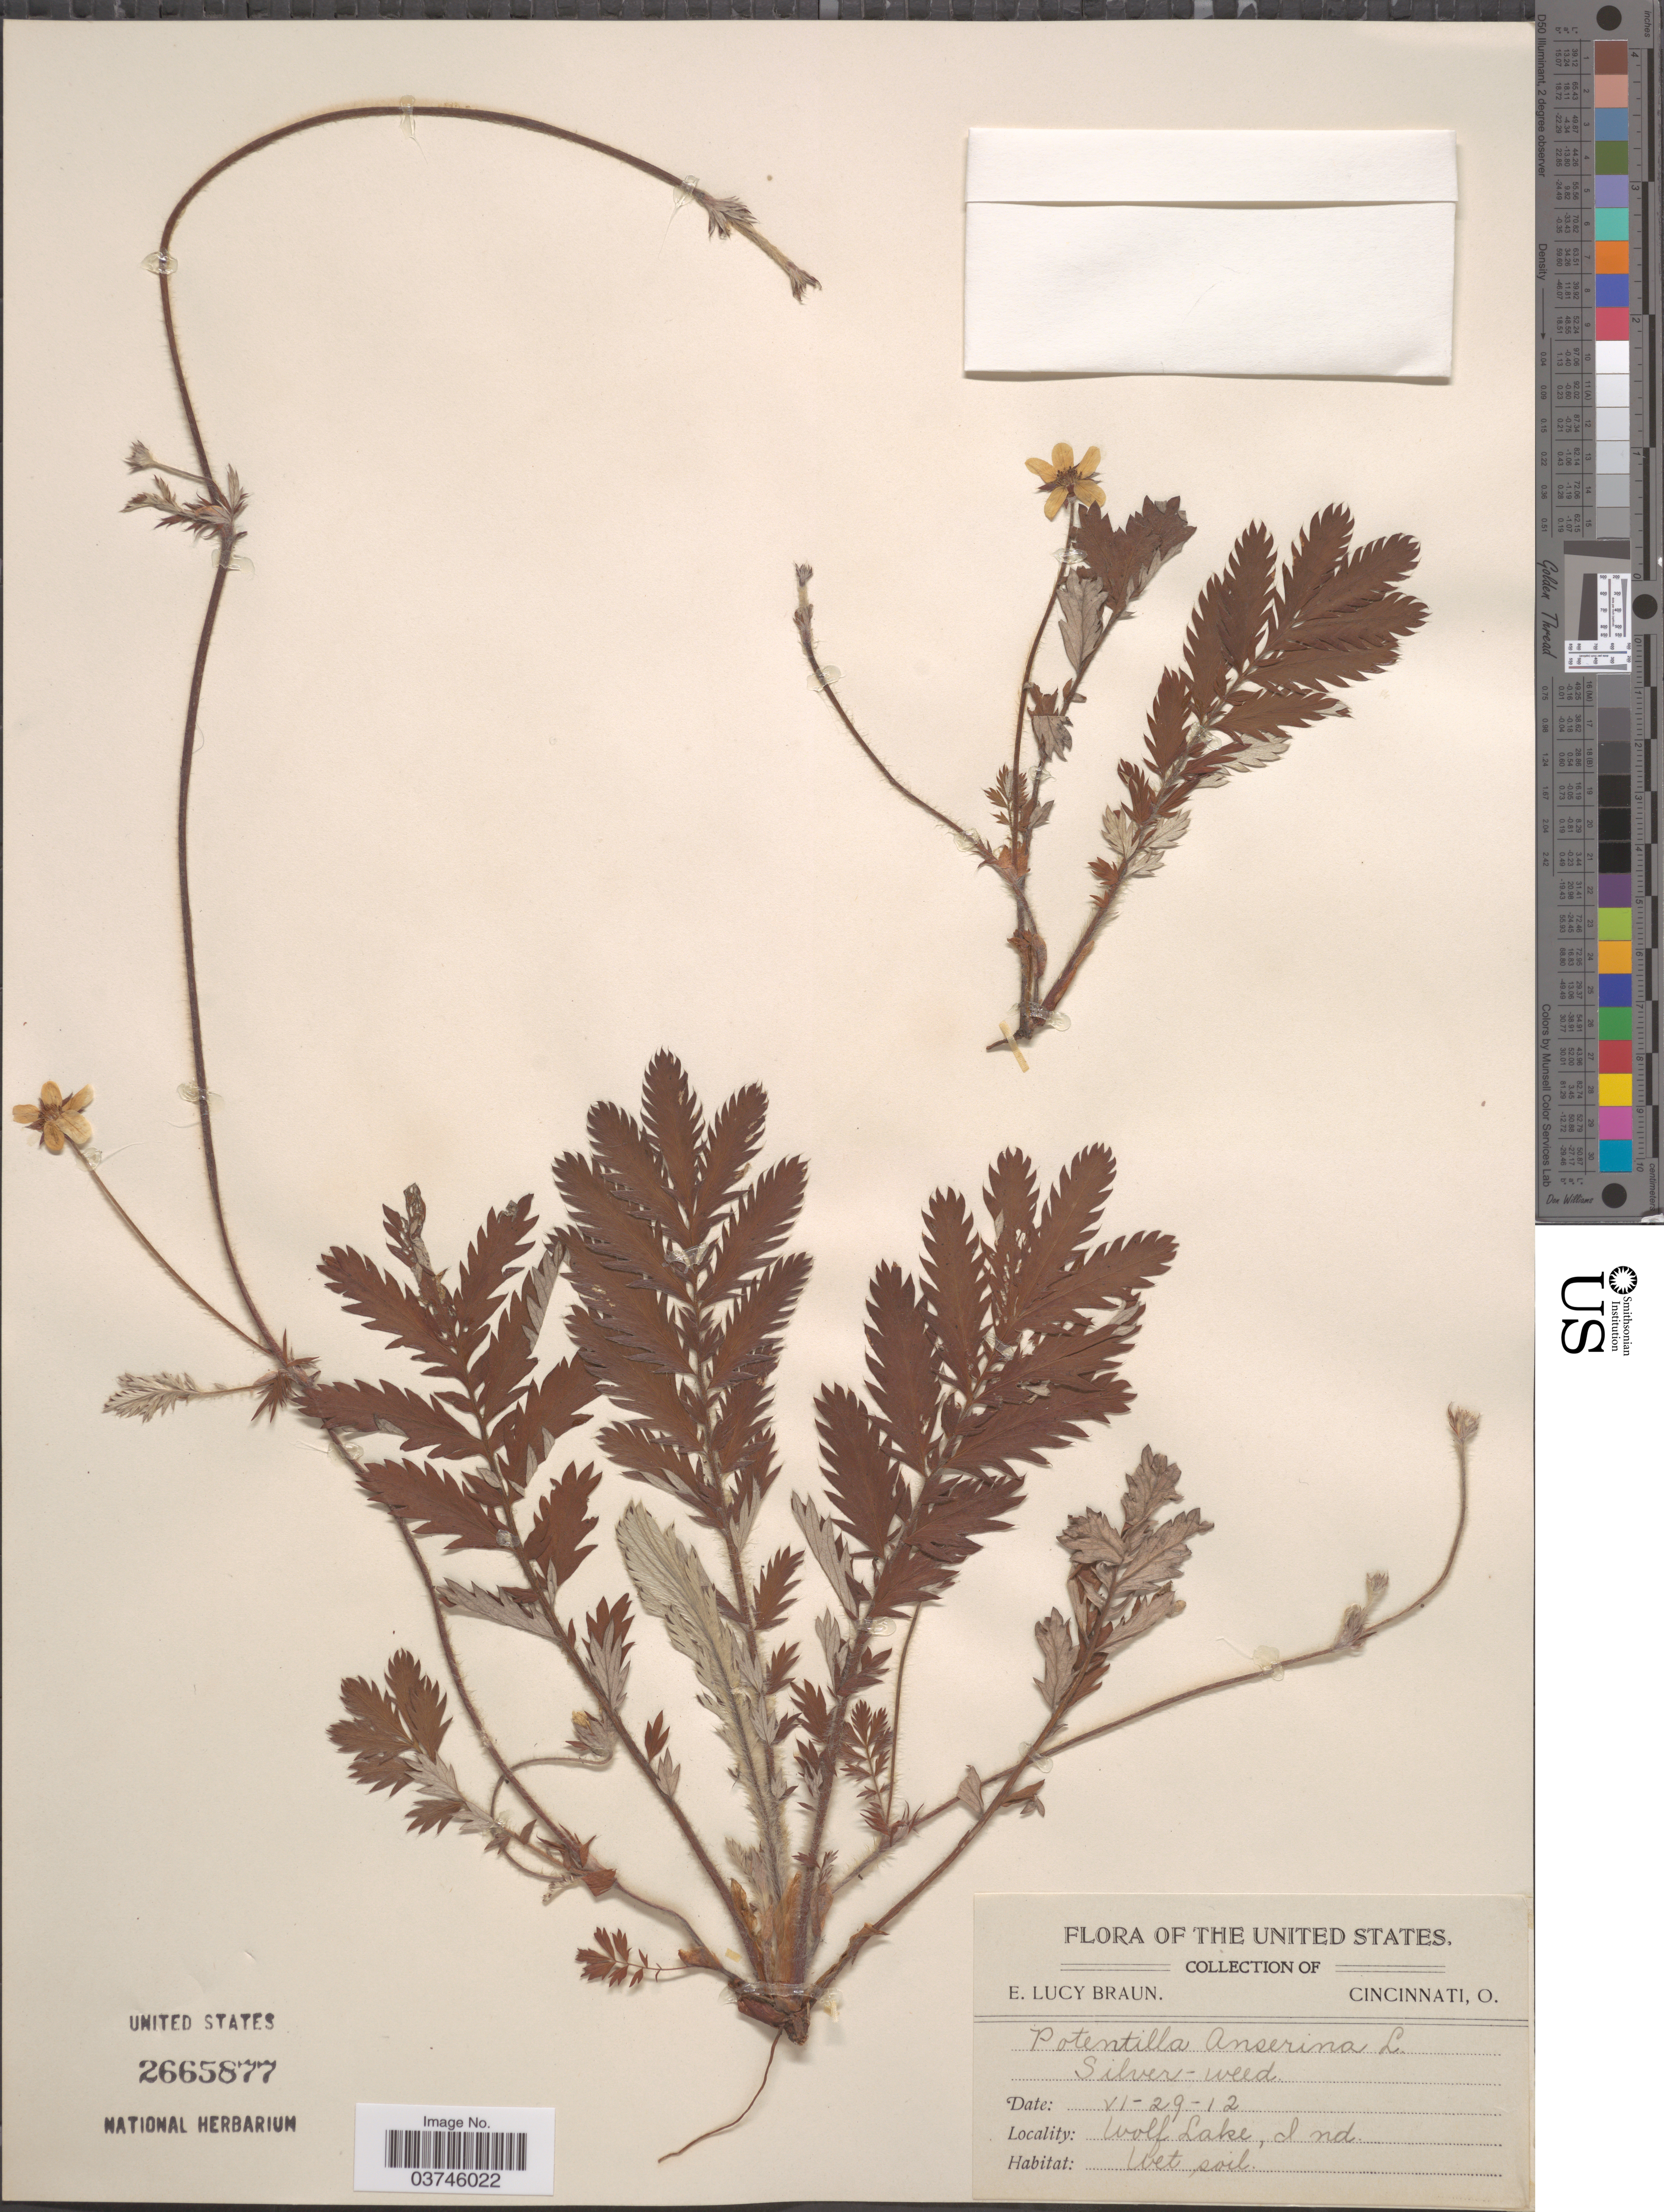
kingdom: Plantae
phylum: Tracheophyta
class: Magnoliopsida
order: Rosales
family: Rosaceae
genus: Argentina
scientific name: Argentina anserina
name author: (L.) Rydb.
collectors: E. L. Braun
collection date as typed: Transcribed d/m/y: 29/6/12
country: United States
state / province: Indiana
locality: Wolf Lake. Ind.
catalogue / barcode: US 2665877